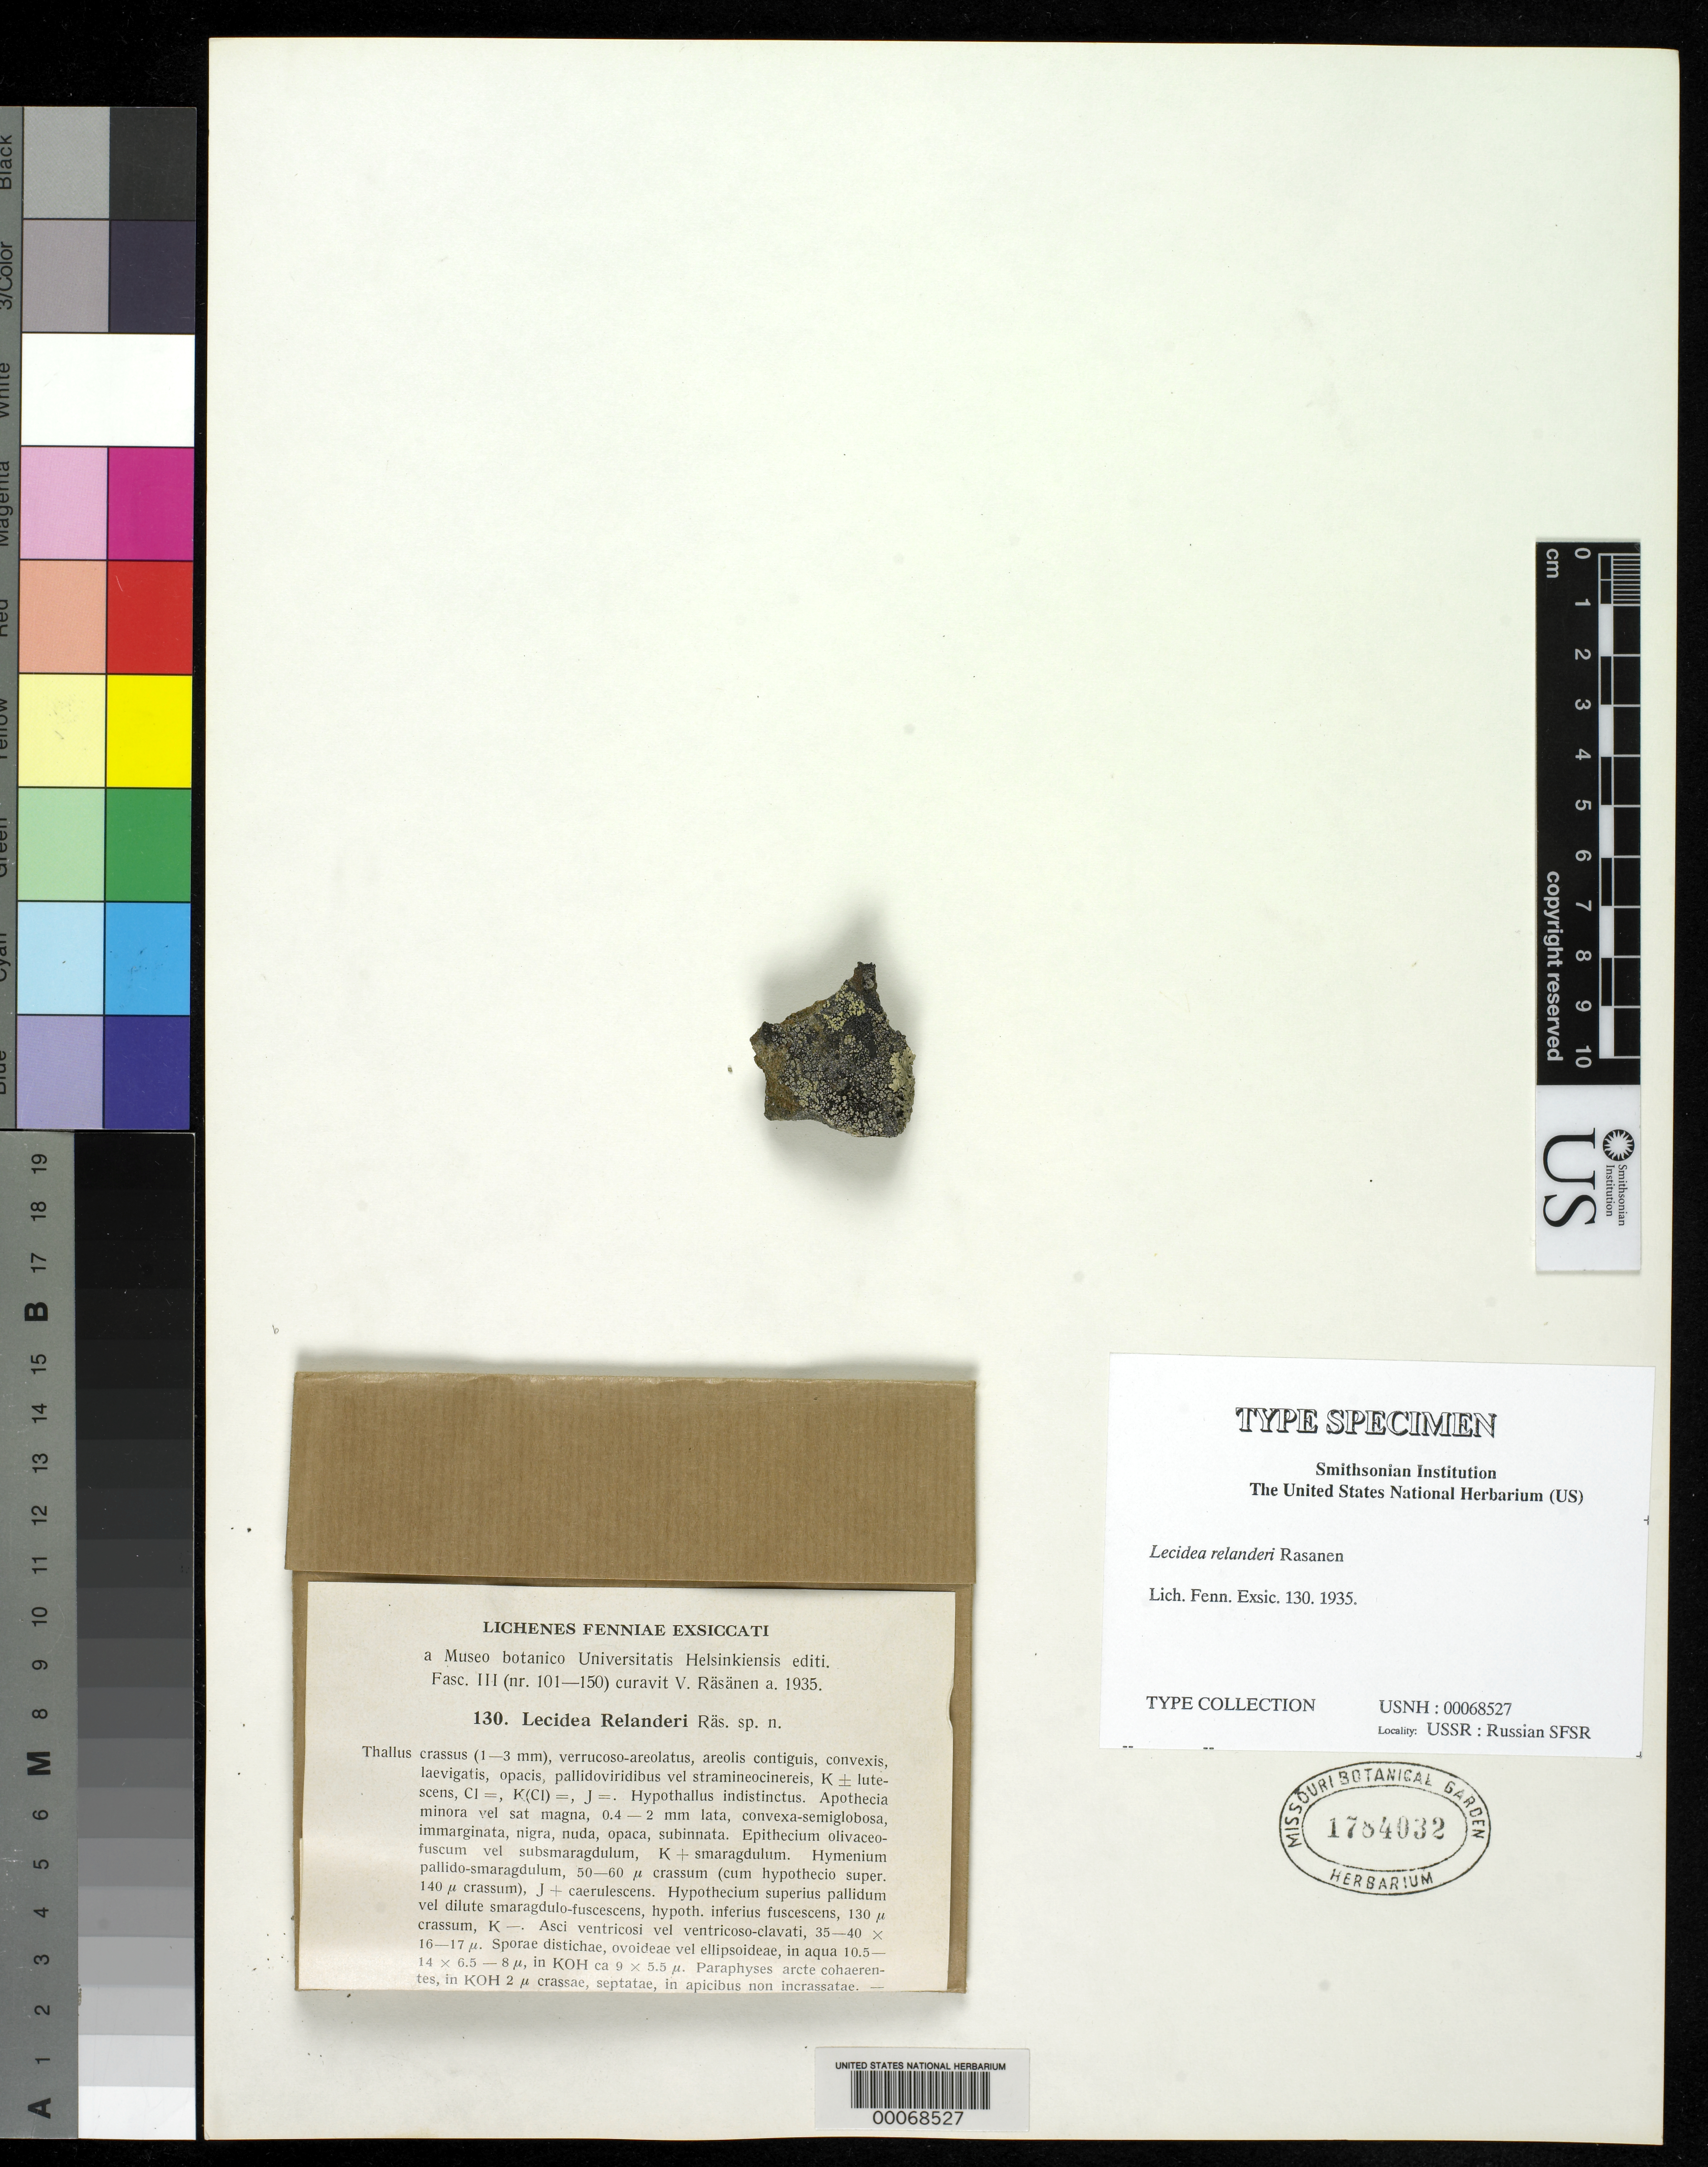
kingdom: Fungi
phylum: Ascomycota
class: Lecanoromycetes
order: Lecideales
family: Lecideaceae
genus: Lecidea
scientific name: Lecidea relanderi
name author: Räsänen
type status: Type Collection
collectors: V. Rasanen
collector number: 130 (Lich. Fenn. Exsic.)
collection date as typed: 31 Mar 1934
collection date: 1934-03-31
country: Russian Federation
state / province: Karelia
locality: Kurkijoki, Lapinlahti, Kurkiniemi.